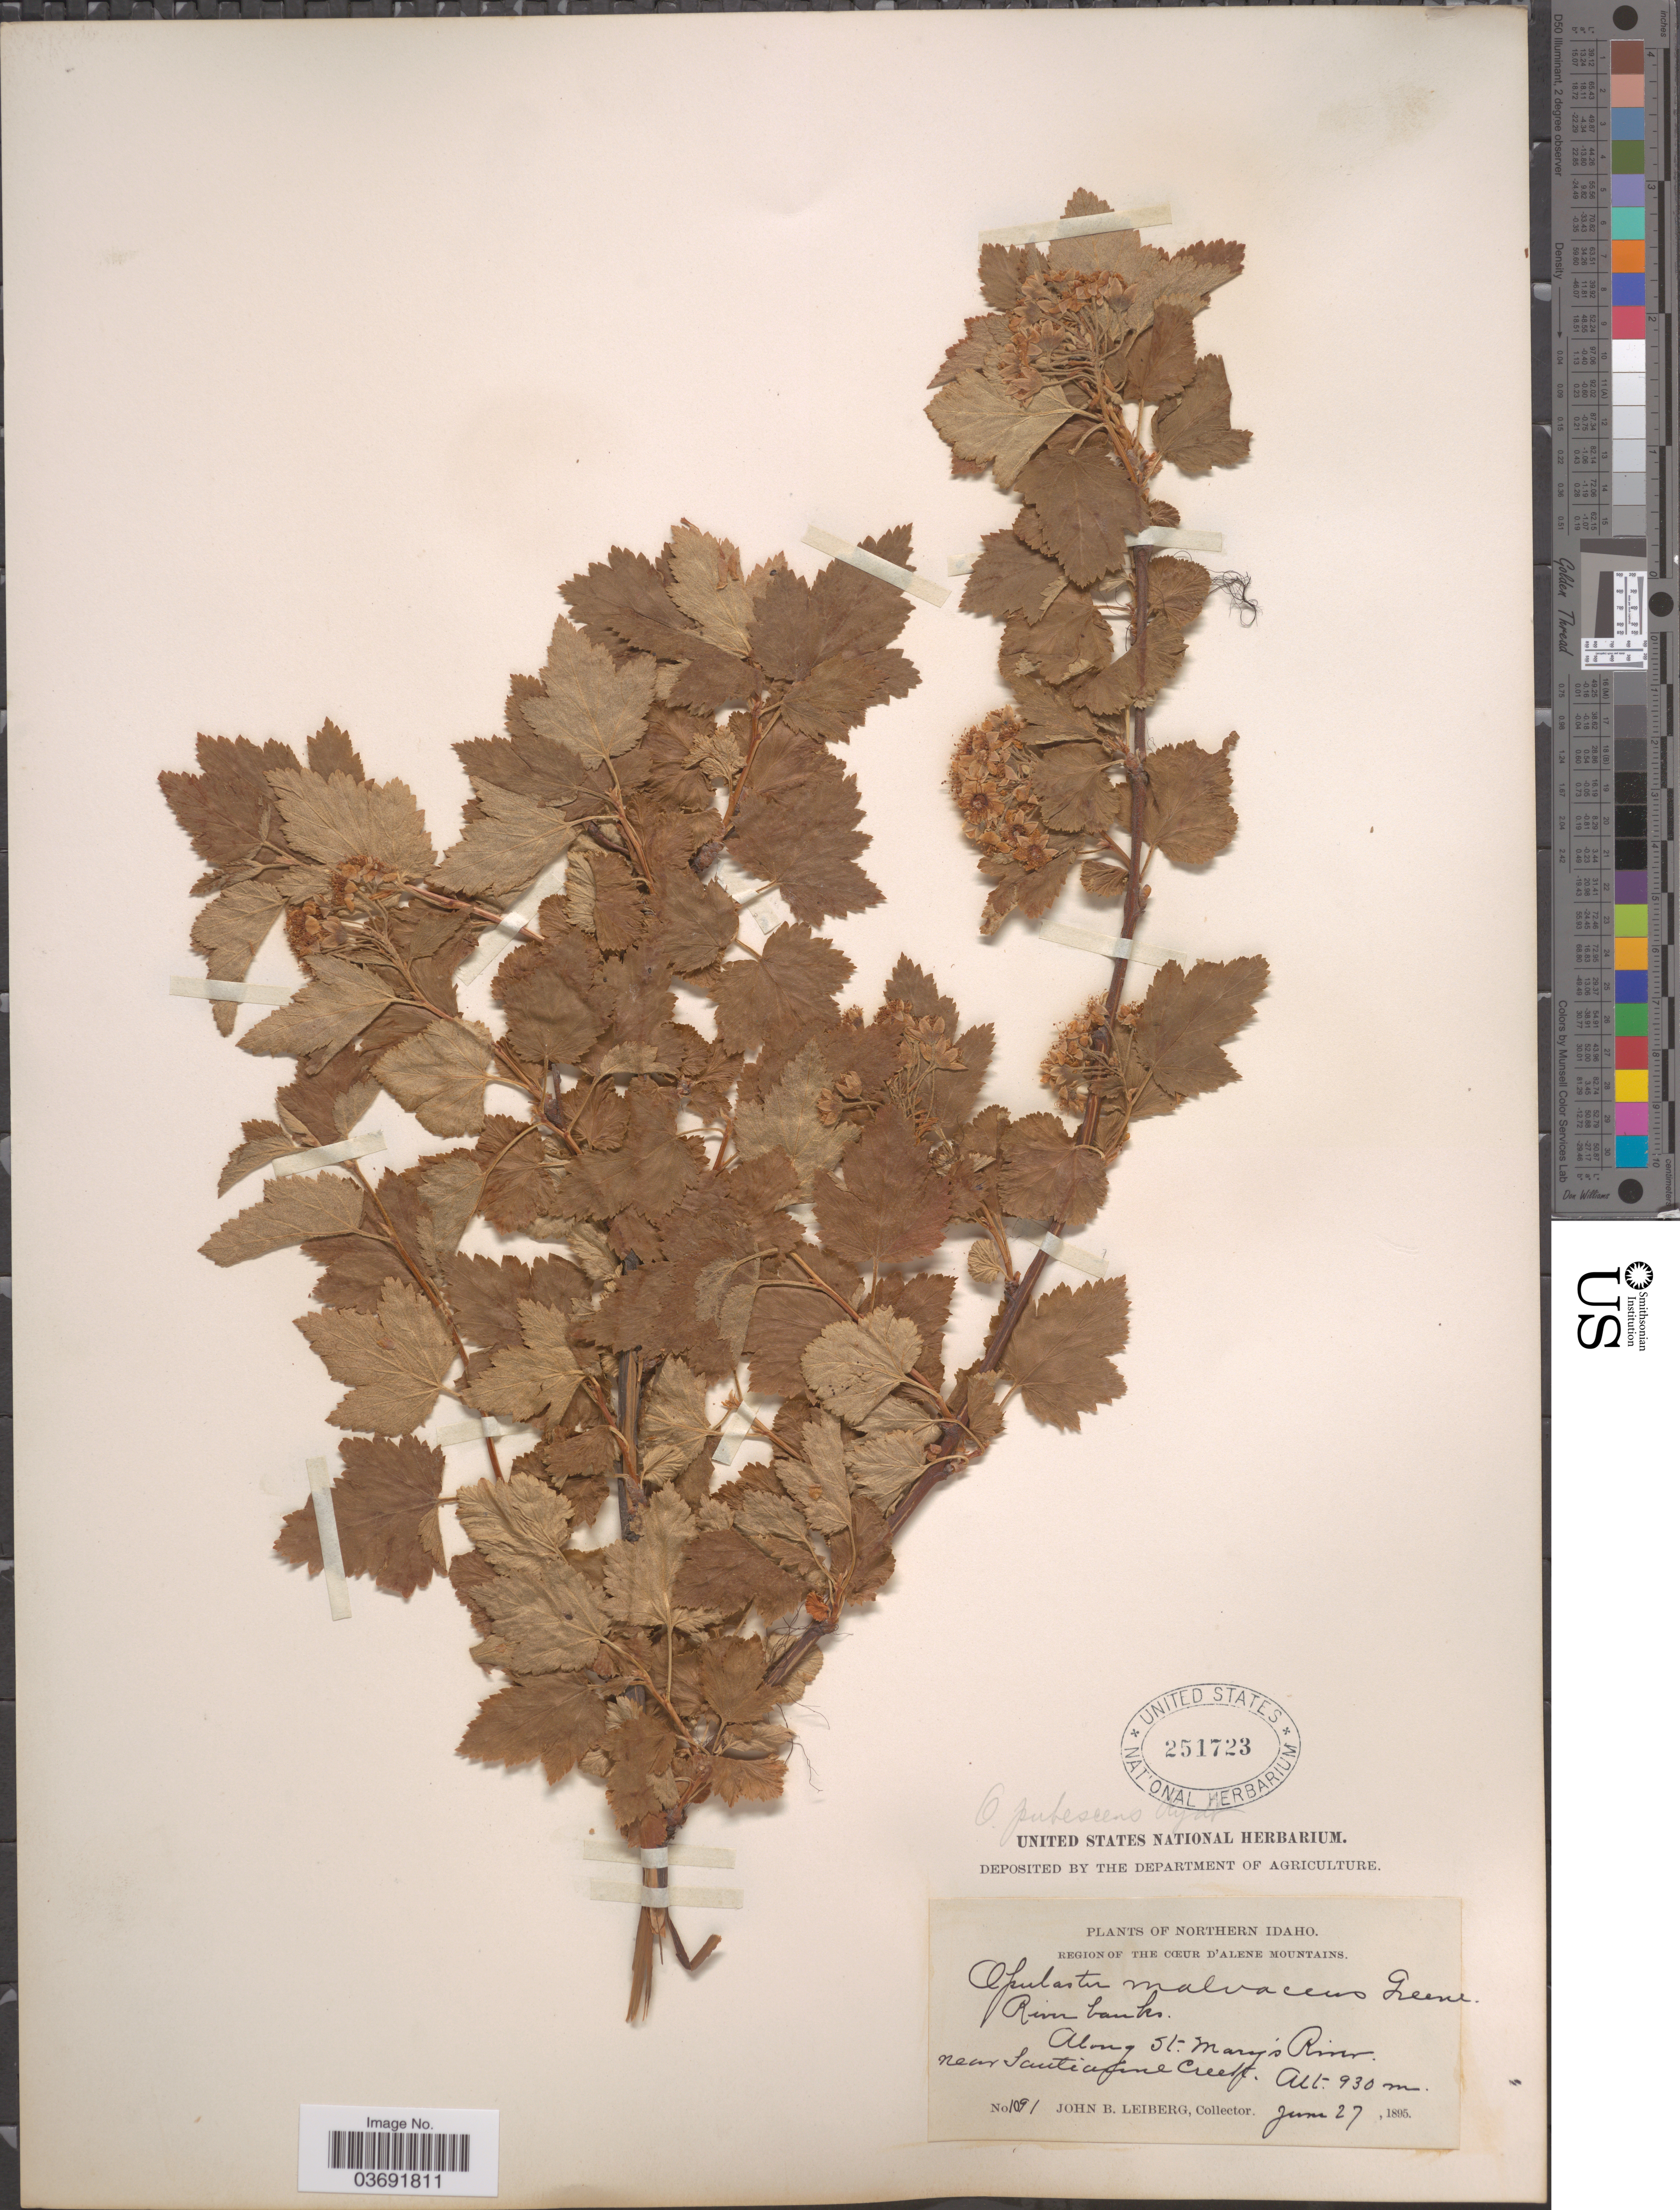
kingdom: Plantae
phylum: Tracheophyta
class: Magnoliopsida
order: Rosales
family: Rosaceae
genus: Physocarpus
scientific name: Physocarpus malvaceus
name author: (Greene) Kuntze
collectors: J. B. Leiberg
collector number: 1091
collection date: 1895-06-27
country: United States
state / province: Idaho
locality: Northern Idaho, Region of the Cœur d'Alene Mountains. Along St. Mary's River [St. Maries River]. Near Santianne Creek.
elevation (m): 930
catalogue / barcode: US 251723